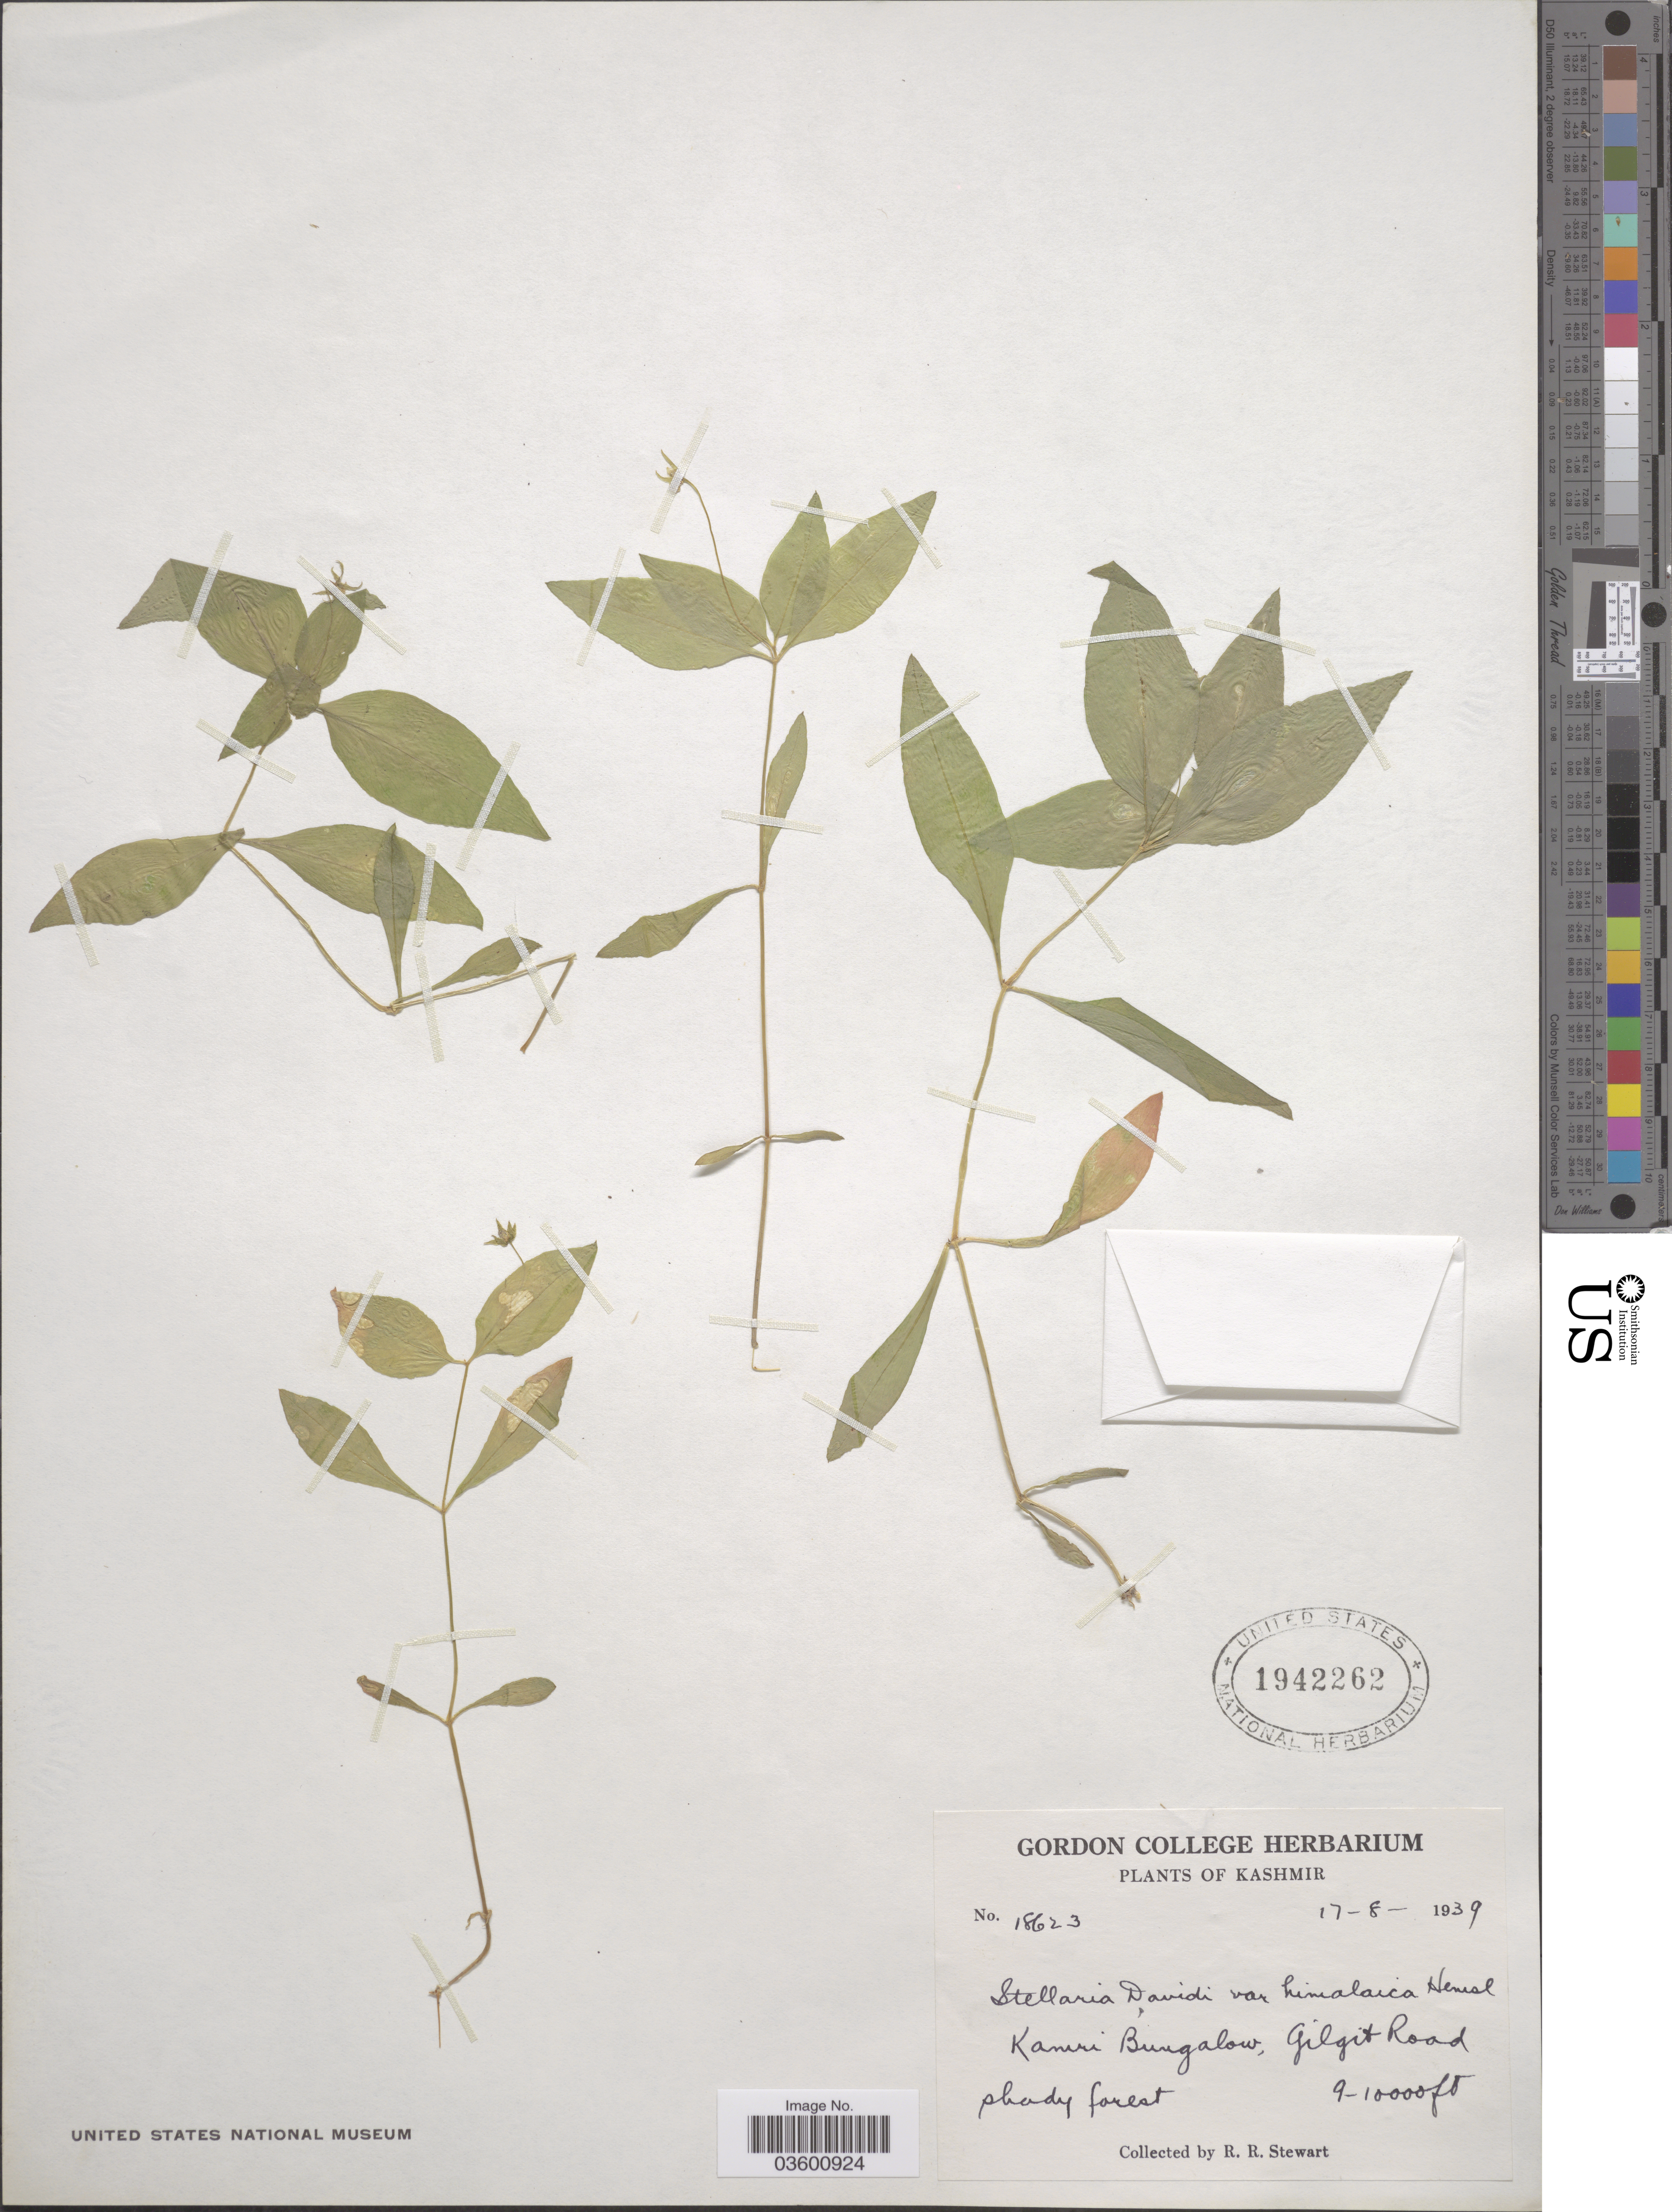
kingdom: Plantae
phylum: Tracheophyta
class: Magnoliopsida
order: Caryophyllales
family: Caryophyllaceae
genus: Pseudostellaria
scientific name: Pseudostellaria davidii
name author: (Franch.) Pax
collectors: R. Stewart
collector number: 18623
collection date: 1939-08-17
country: Pakistan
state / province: Gilgit-Baltistan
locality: Kashmir. Kamri Bungalow, Gilgit Road.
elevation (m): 2743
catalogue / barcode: US 1942262